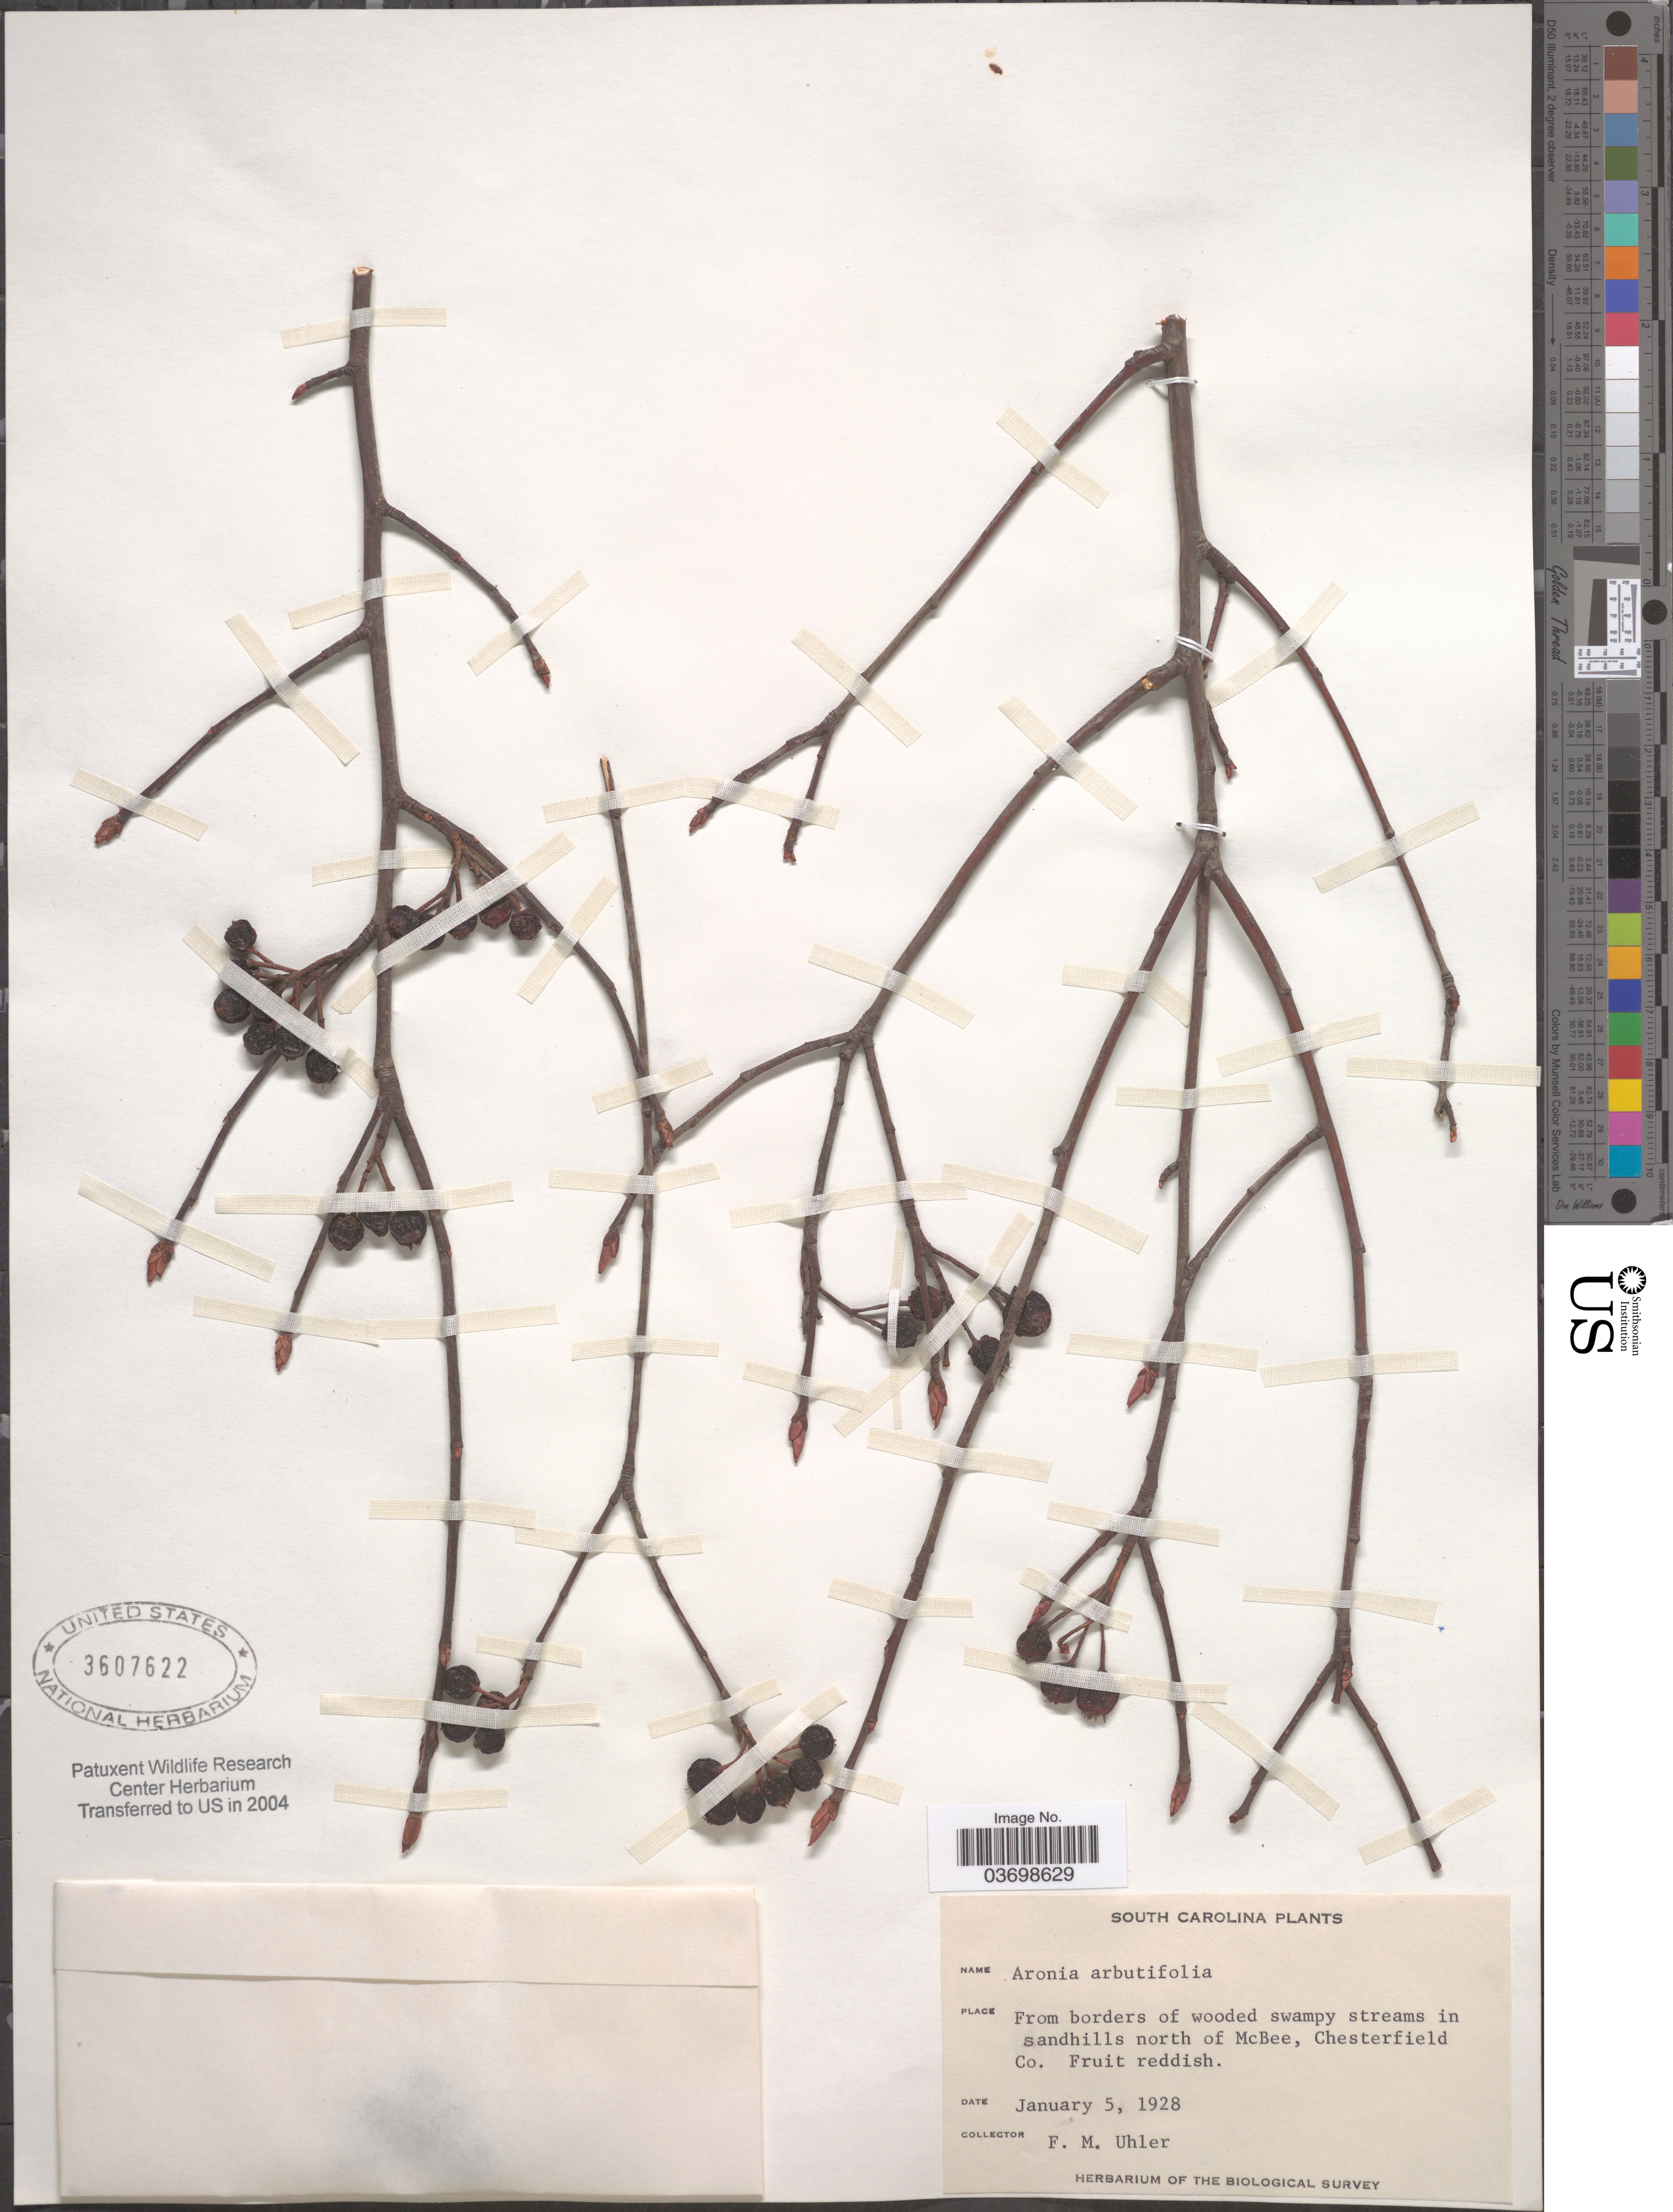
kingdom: Plantae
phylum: Tracheophyta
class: Magnoliopsida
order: Rosales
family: Rosaceae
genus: Aronia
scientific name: Aronia arbutifolia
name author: (L.) Pers.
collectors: F. M. Uhler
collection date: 1928-01-05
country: United States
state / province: South Carolina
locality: From borders of wooded swampy streams in sandhills north of McBee, Chesterfield Co.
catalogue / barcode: US 3607622